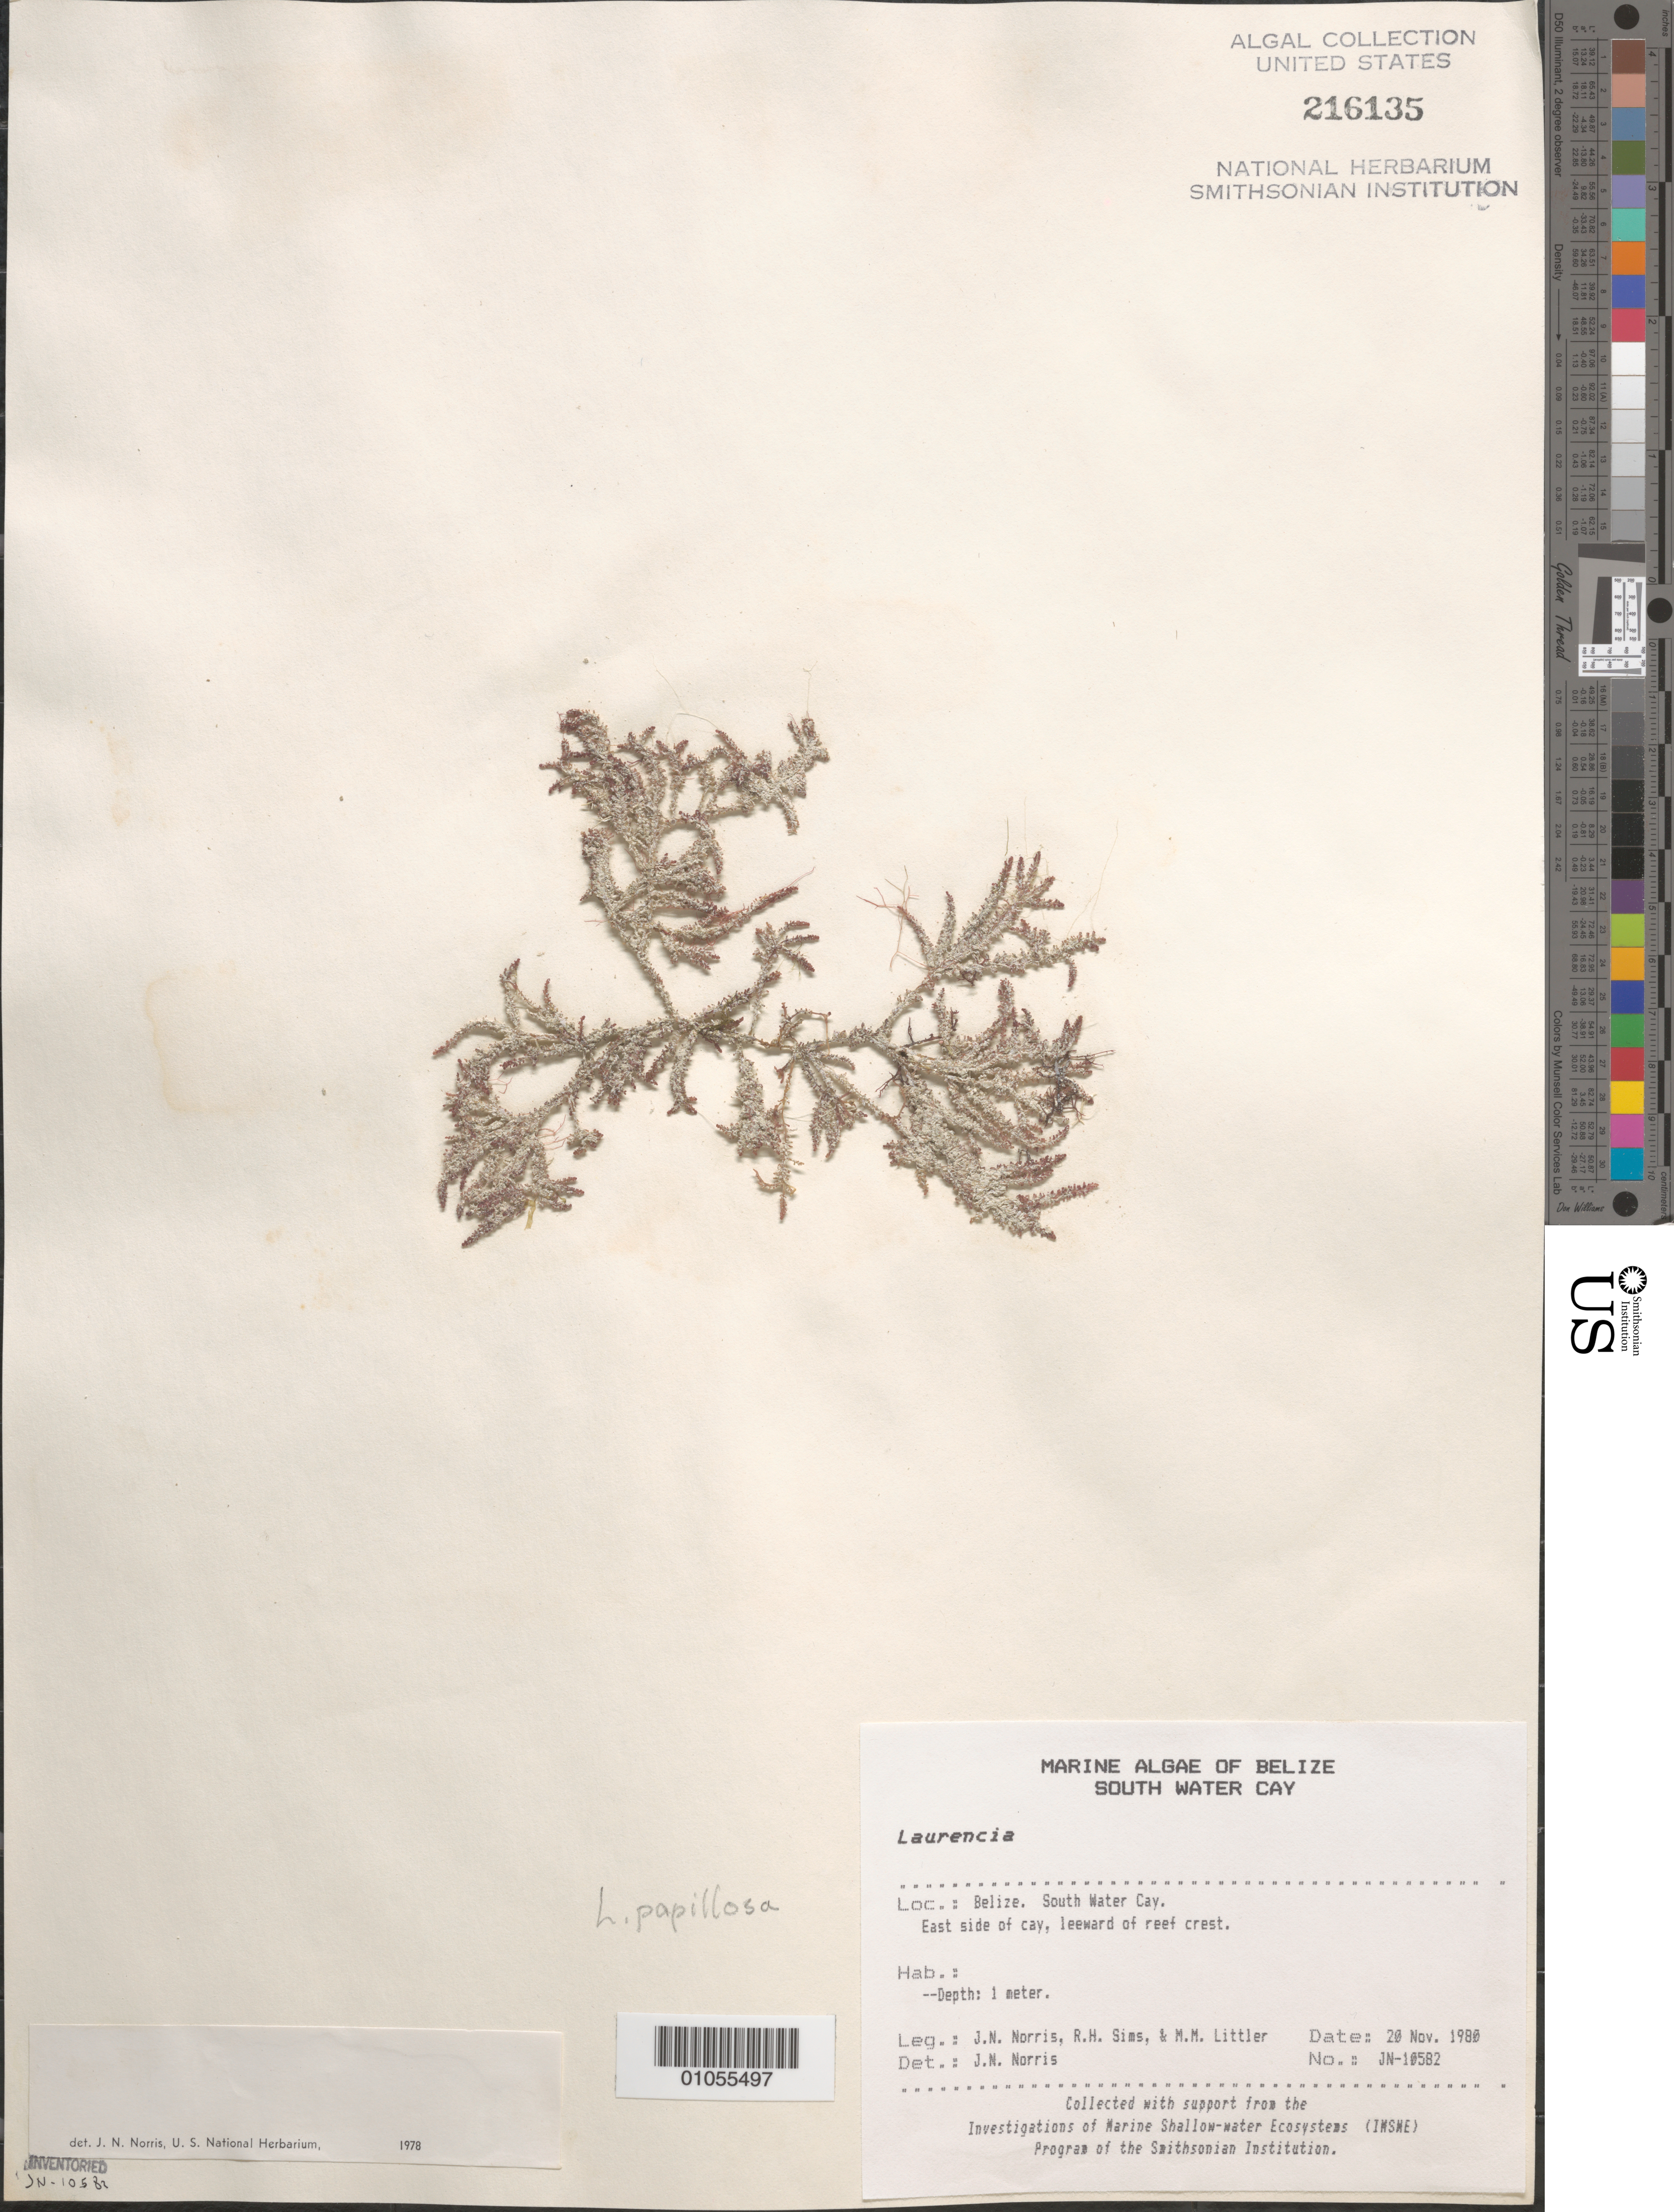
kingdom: Plantae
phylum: Rhodophyta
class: Florideophyceae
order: Ceramiales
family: Rhodomelaceae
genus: Palisada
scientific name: Palisada perforata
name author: (Bory) K.W. Nam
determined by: Algae name updating Project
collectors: J. N. Norris, R. H. Sims & M. M. Littler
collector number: JN-10582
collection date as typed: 20 Nov 1980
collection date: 1980-11-20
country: Belize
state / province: Stann Creek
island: South Water Cay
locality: East side of cay, leeward of reef crest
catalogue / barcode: US 216135